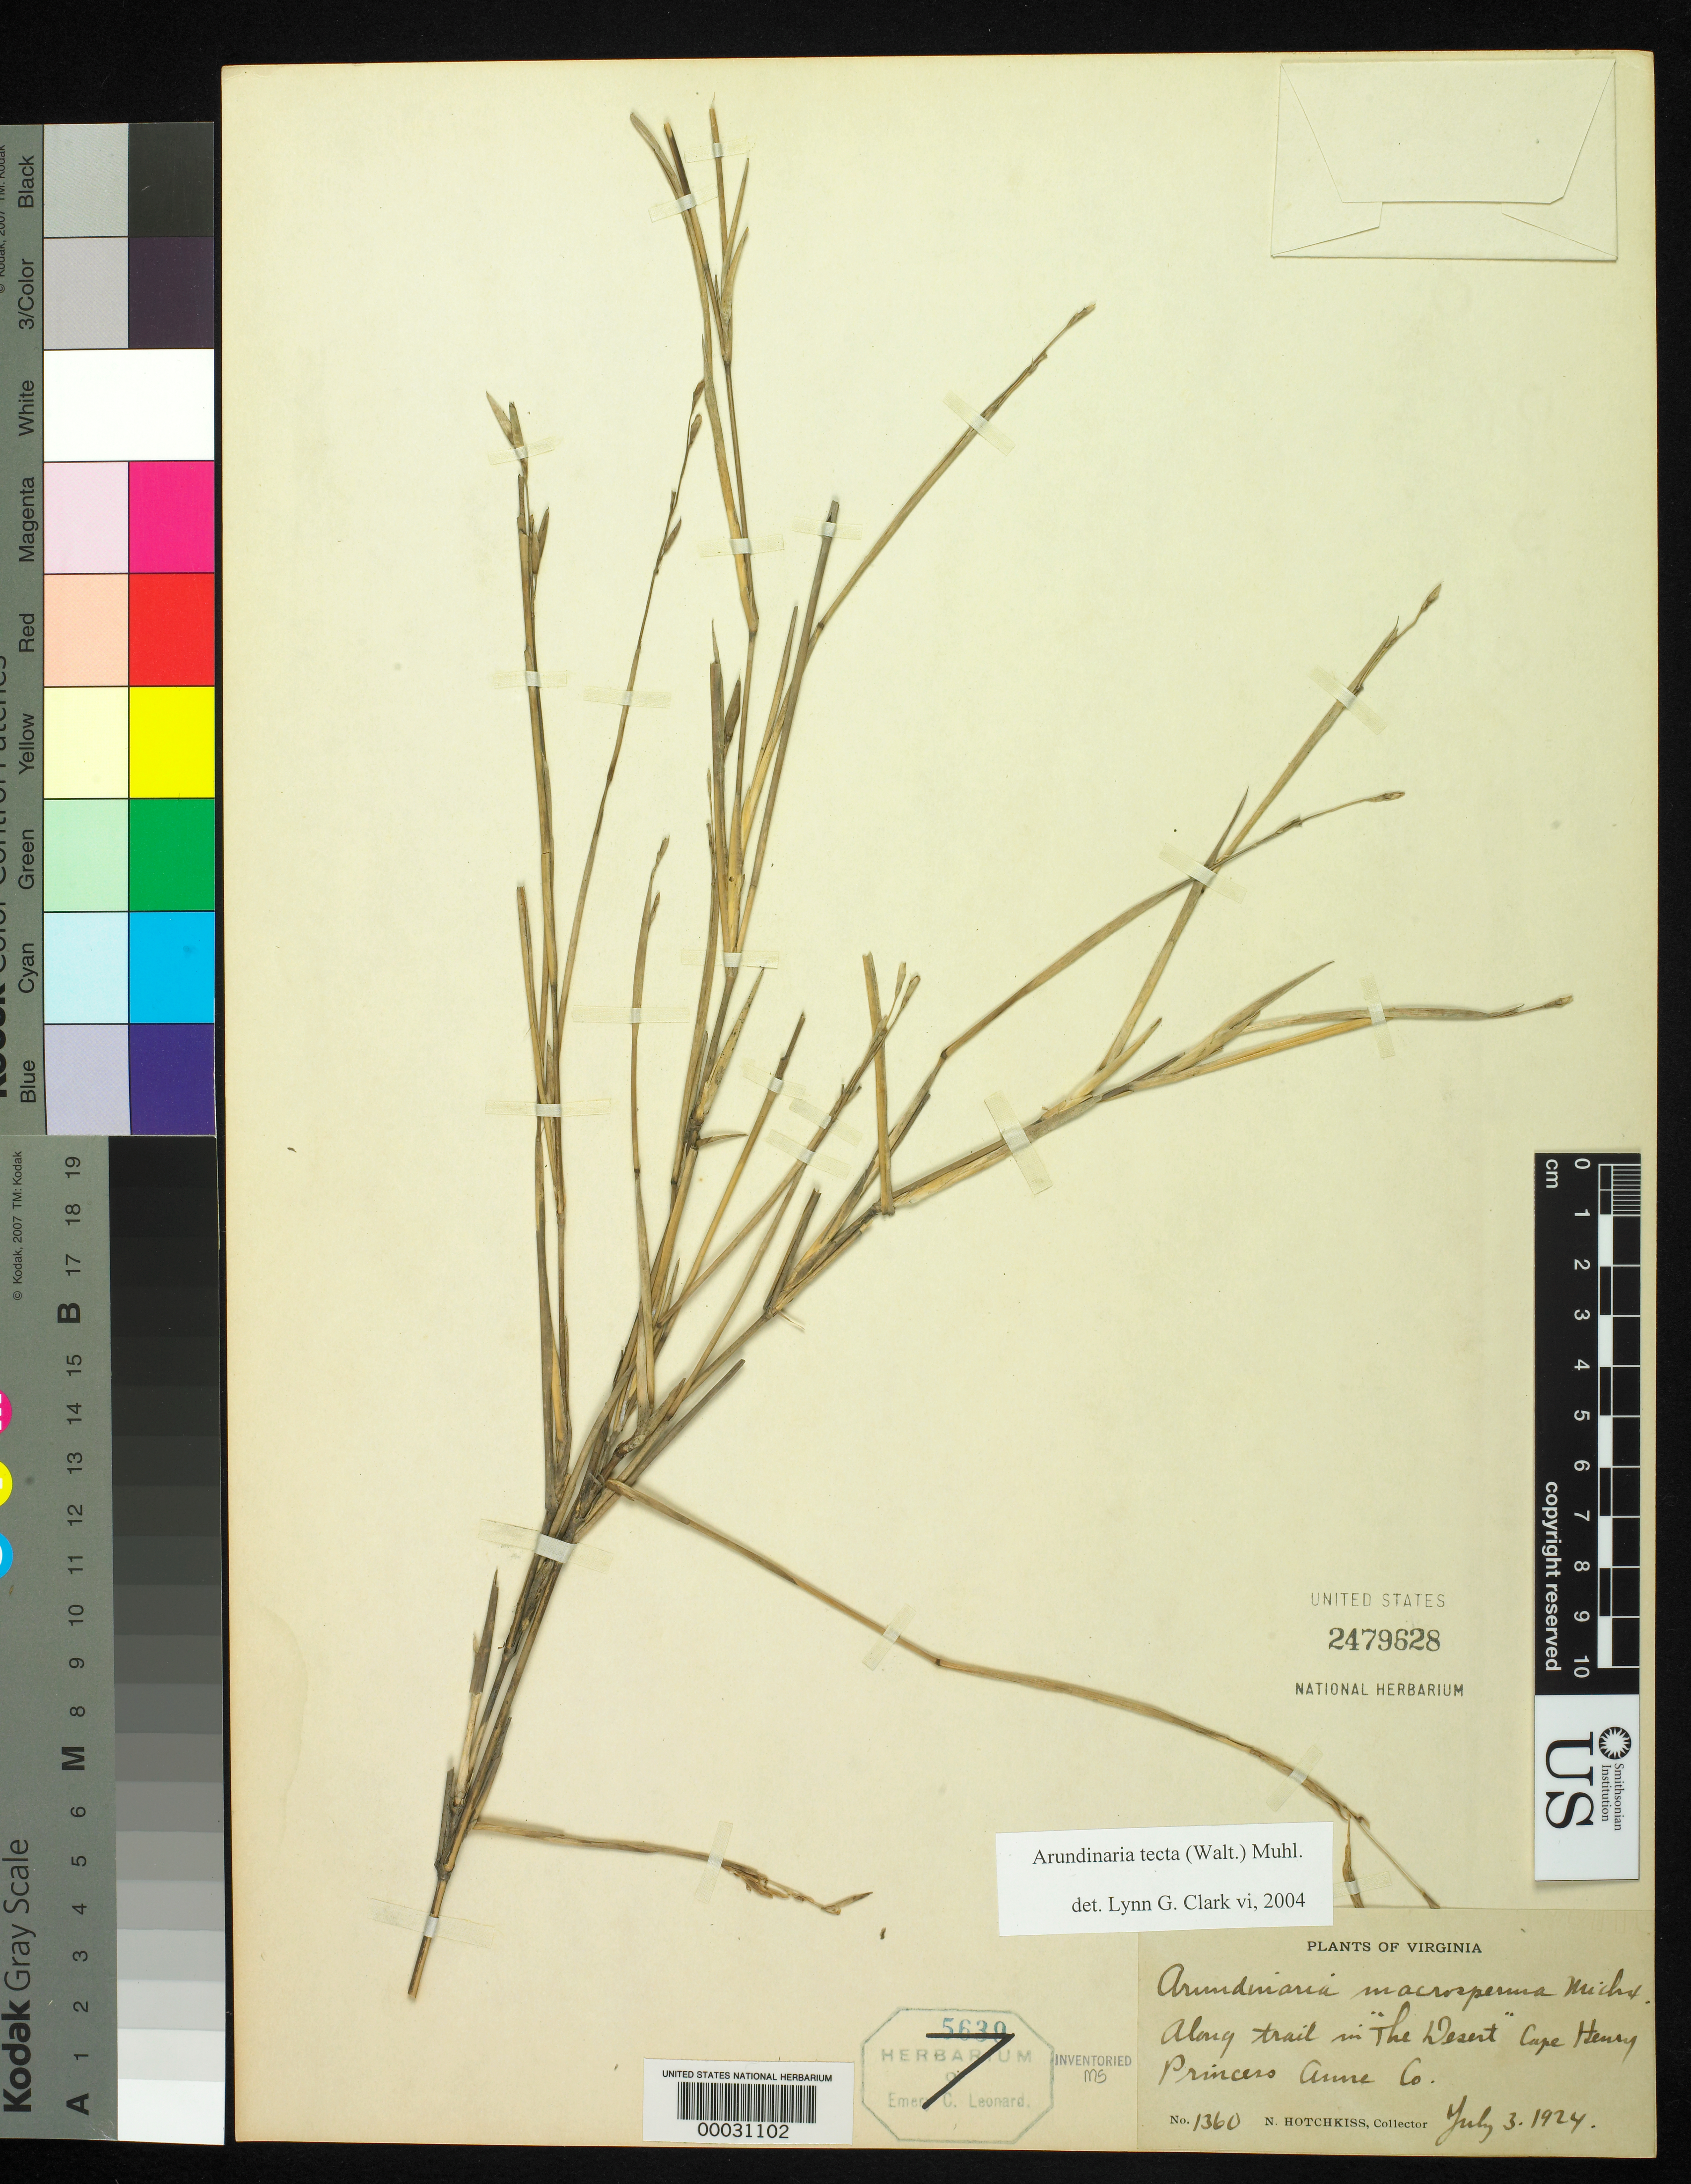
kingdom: Plantae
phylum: Tracheophyta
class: Liliopsida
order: Poales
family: Poaceae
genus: Arundinaria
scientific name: Arundinaria tecta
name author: (Walter) Muhl.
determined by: Clark, Lynn G., (ISC), Iowa State University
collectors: N. Hotchkiss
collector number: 1360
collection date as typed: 03 Jul 1924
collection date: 1924-07-03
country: United States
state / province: Virginia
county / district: City of Virginia Beach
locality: Cape Henry, Desert Trail, [Princess Anne Co. is now part of Virginia Beach City.]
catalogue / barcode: US 2479628